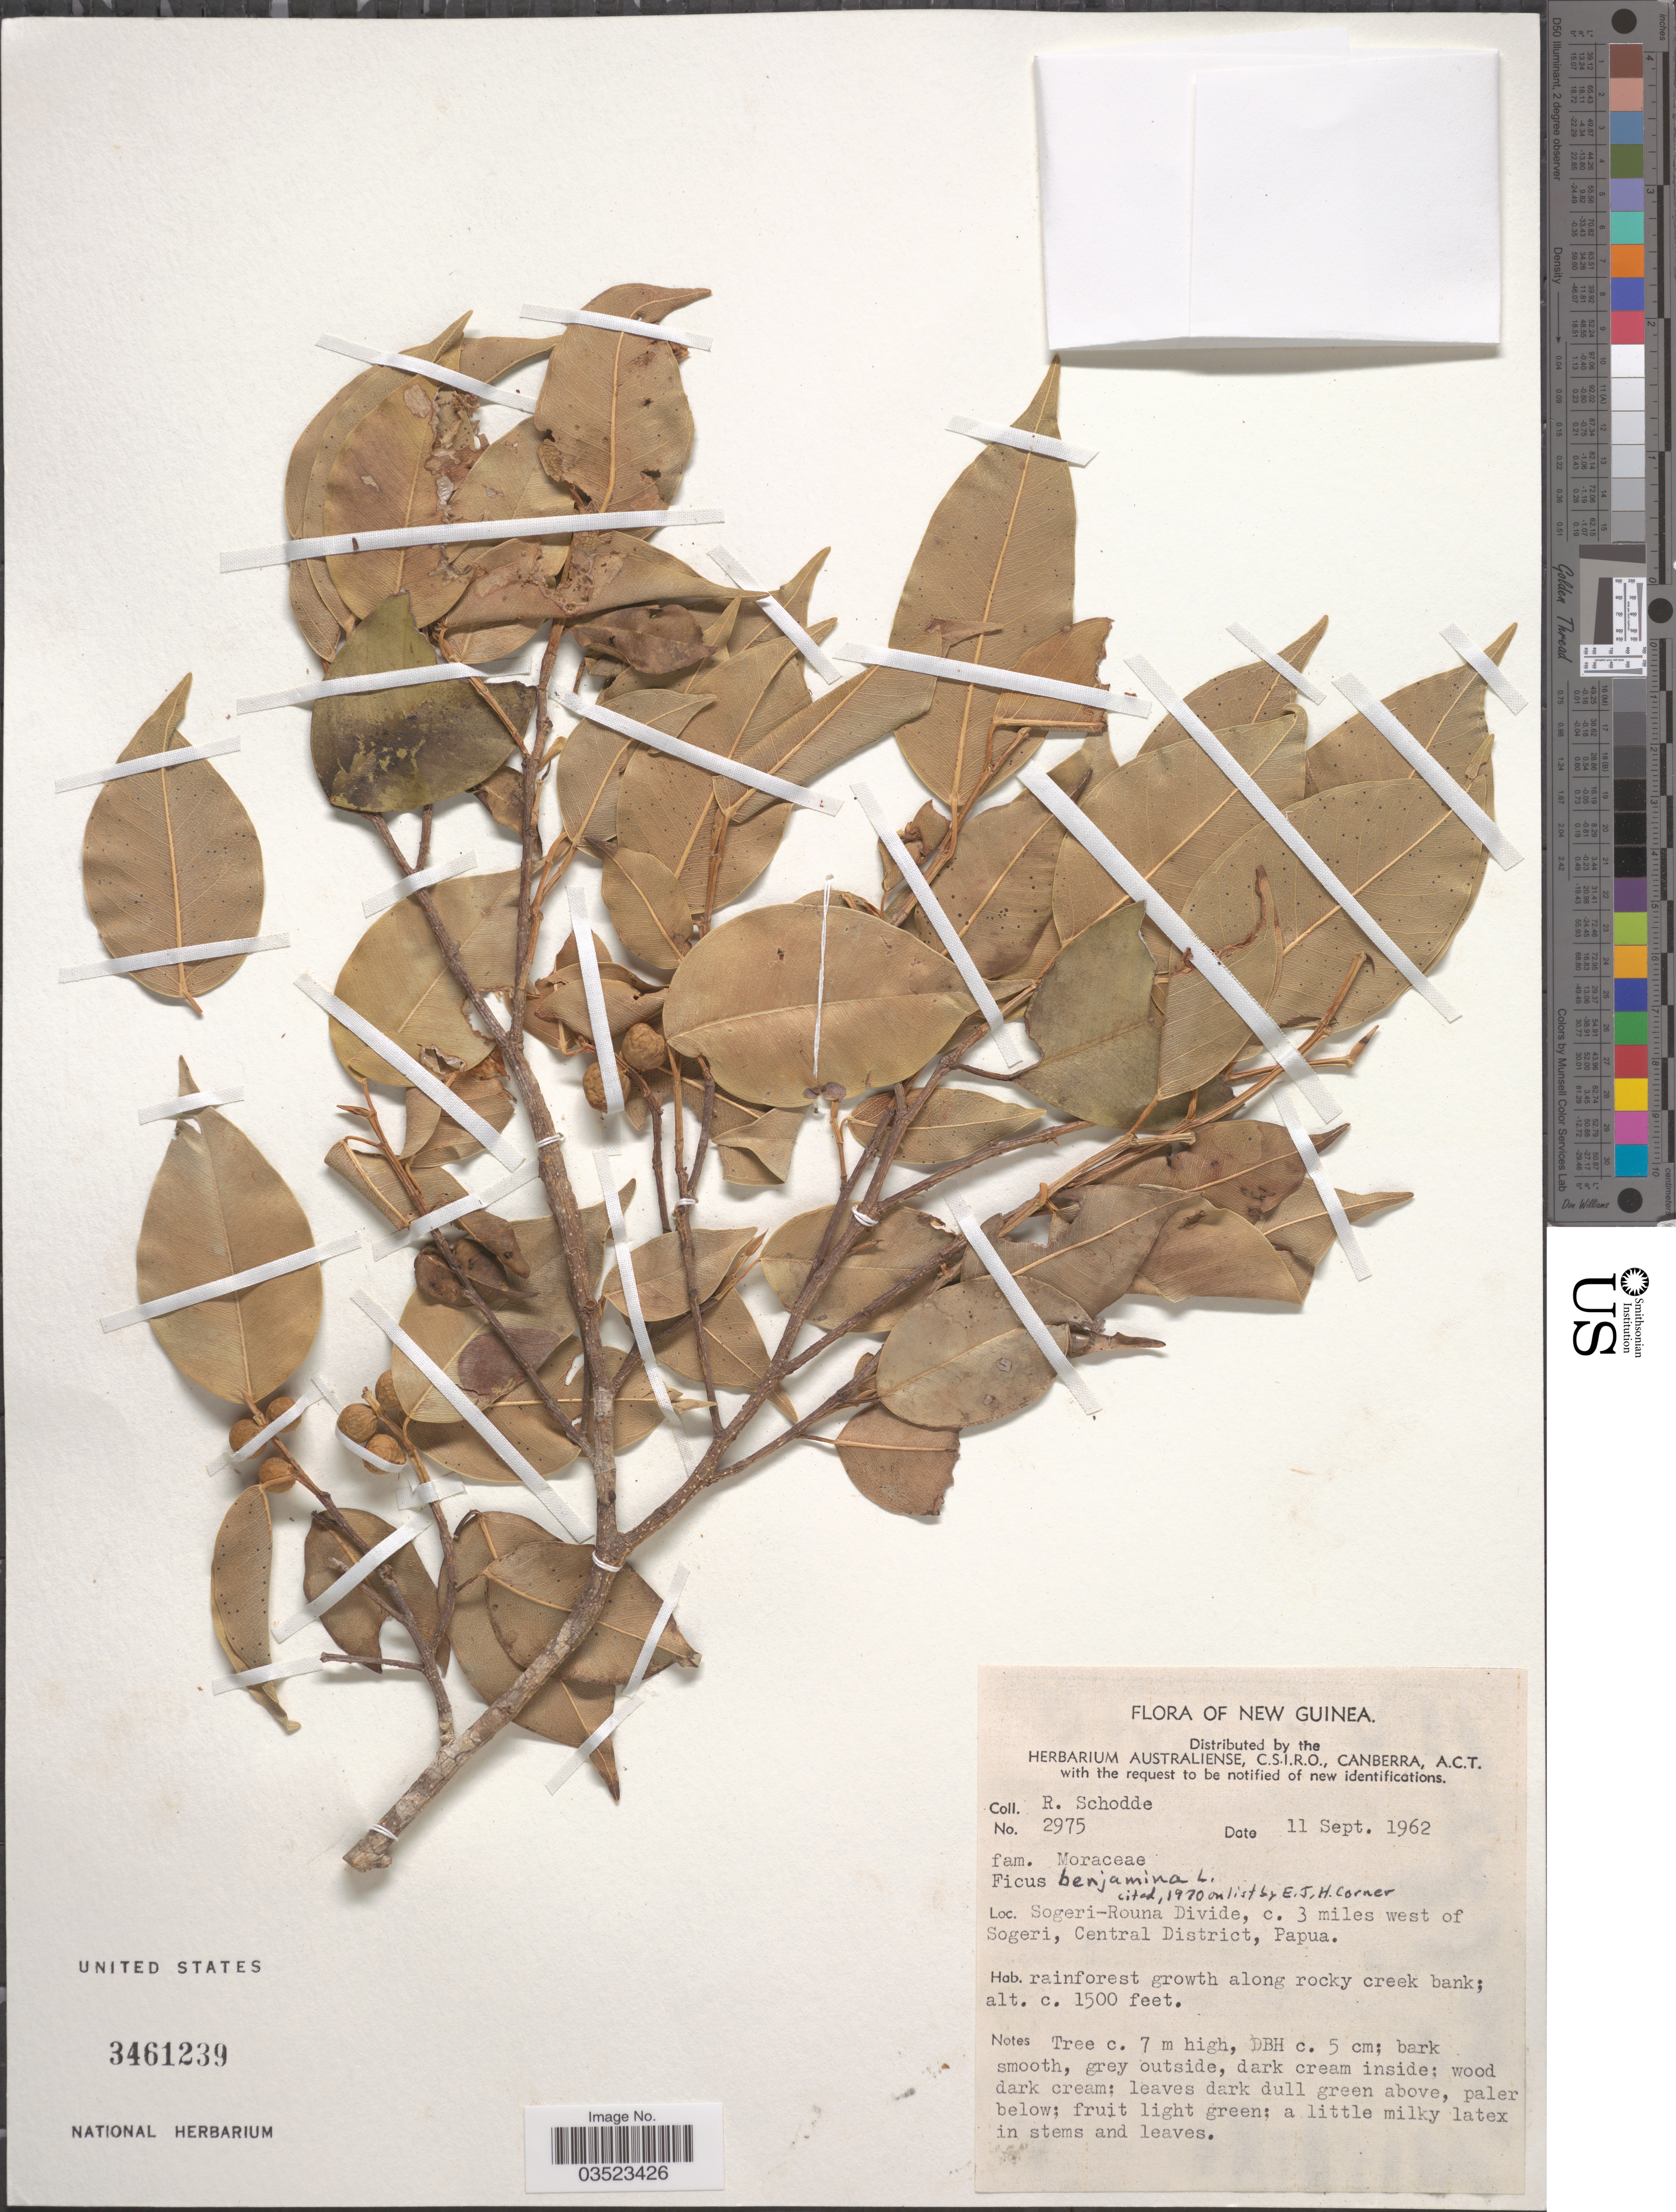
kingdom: Plantae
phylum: Tracheophyta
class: Magnoliopsida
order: Rosales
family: Moraceae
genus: Ficus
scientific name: Ficus benjamina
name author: L.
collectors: R. Schodde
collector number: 2975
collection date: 1962-09-11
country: Papua New Guinea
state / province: Central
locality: New Guinea. Sogeri-Rouna Divide, c. 3 miles west of Sogeri, Central District, Papua.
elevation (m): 457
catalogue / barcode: US 3461239